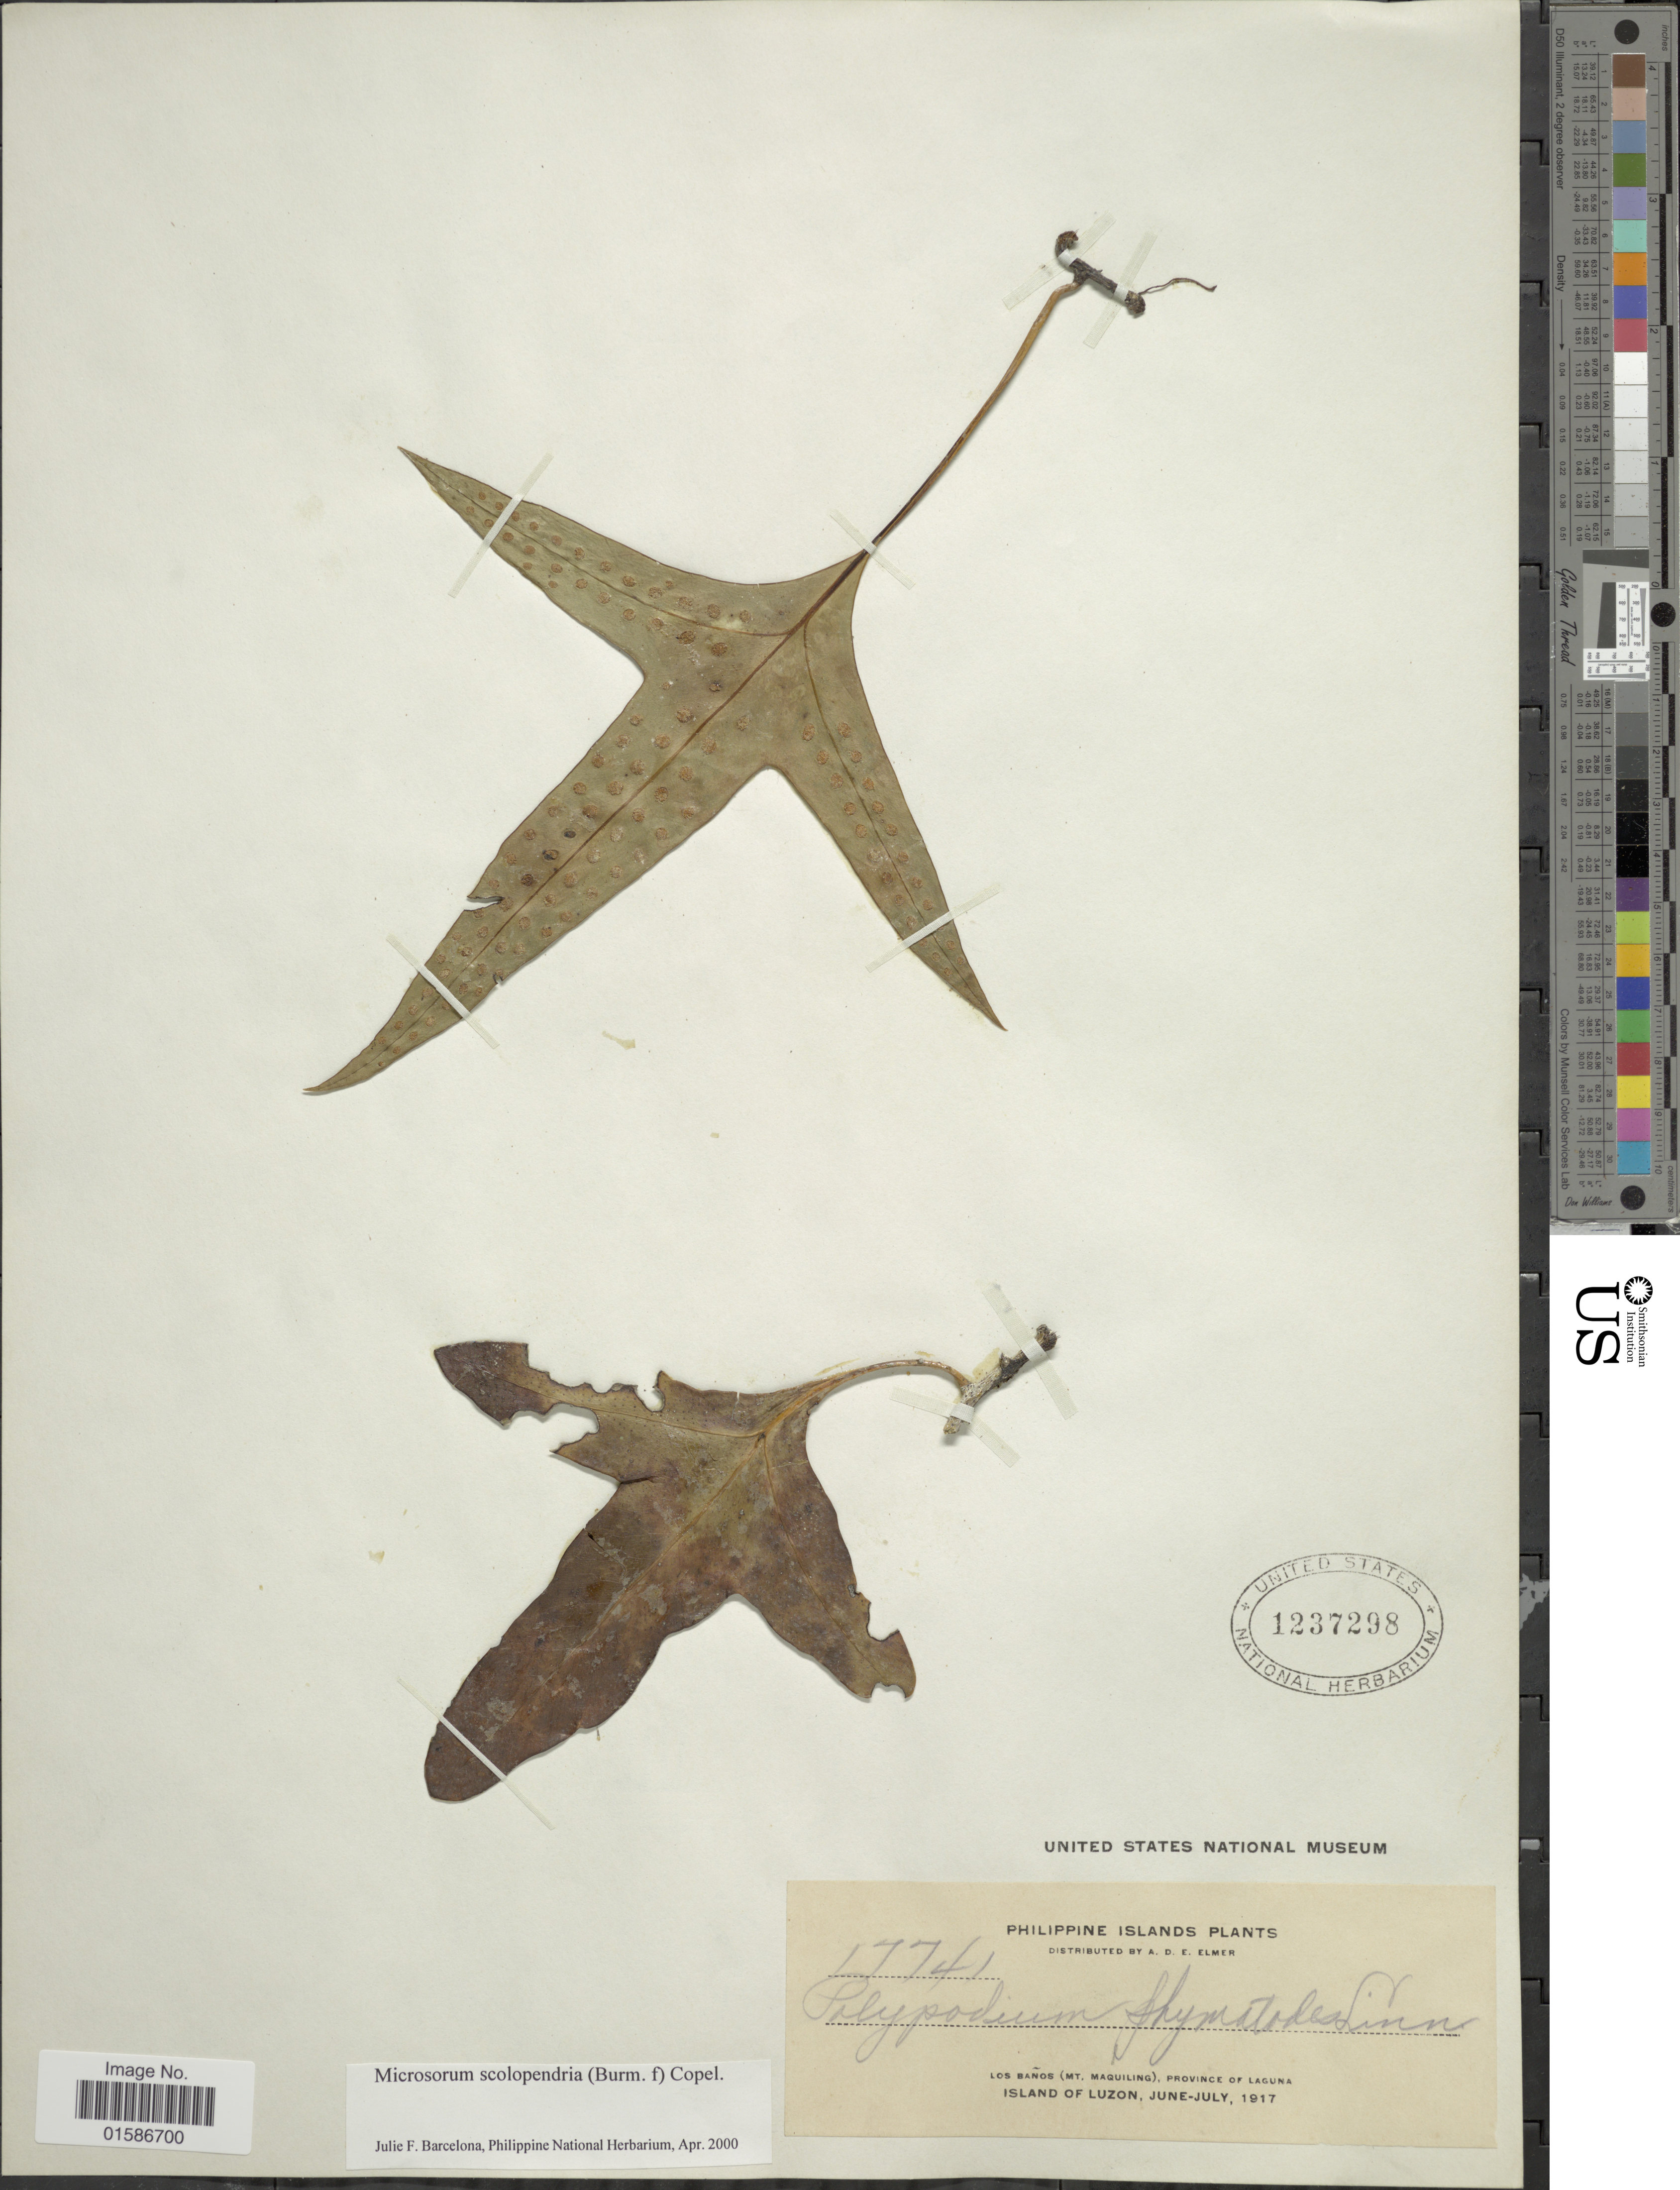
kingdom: Plantae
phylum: Tracheophyta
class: Polypodiopsida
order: Polypodiales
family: Polypodiaceae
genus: Microsorum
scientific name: Microsorum scolopendria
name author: (Burm. f.) Copel.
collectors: A. D. E. Elmer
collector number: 17741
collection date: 1917-06/1917-07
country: Philippines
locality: Philippine Islands, Los Baños (Mt Maquiling), Province of Laguna, Island of Luzon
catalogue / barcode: US 1237298